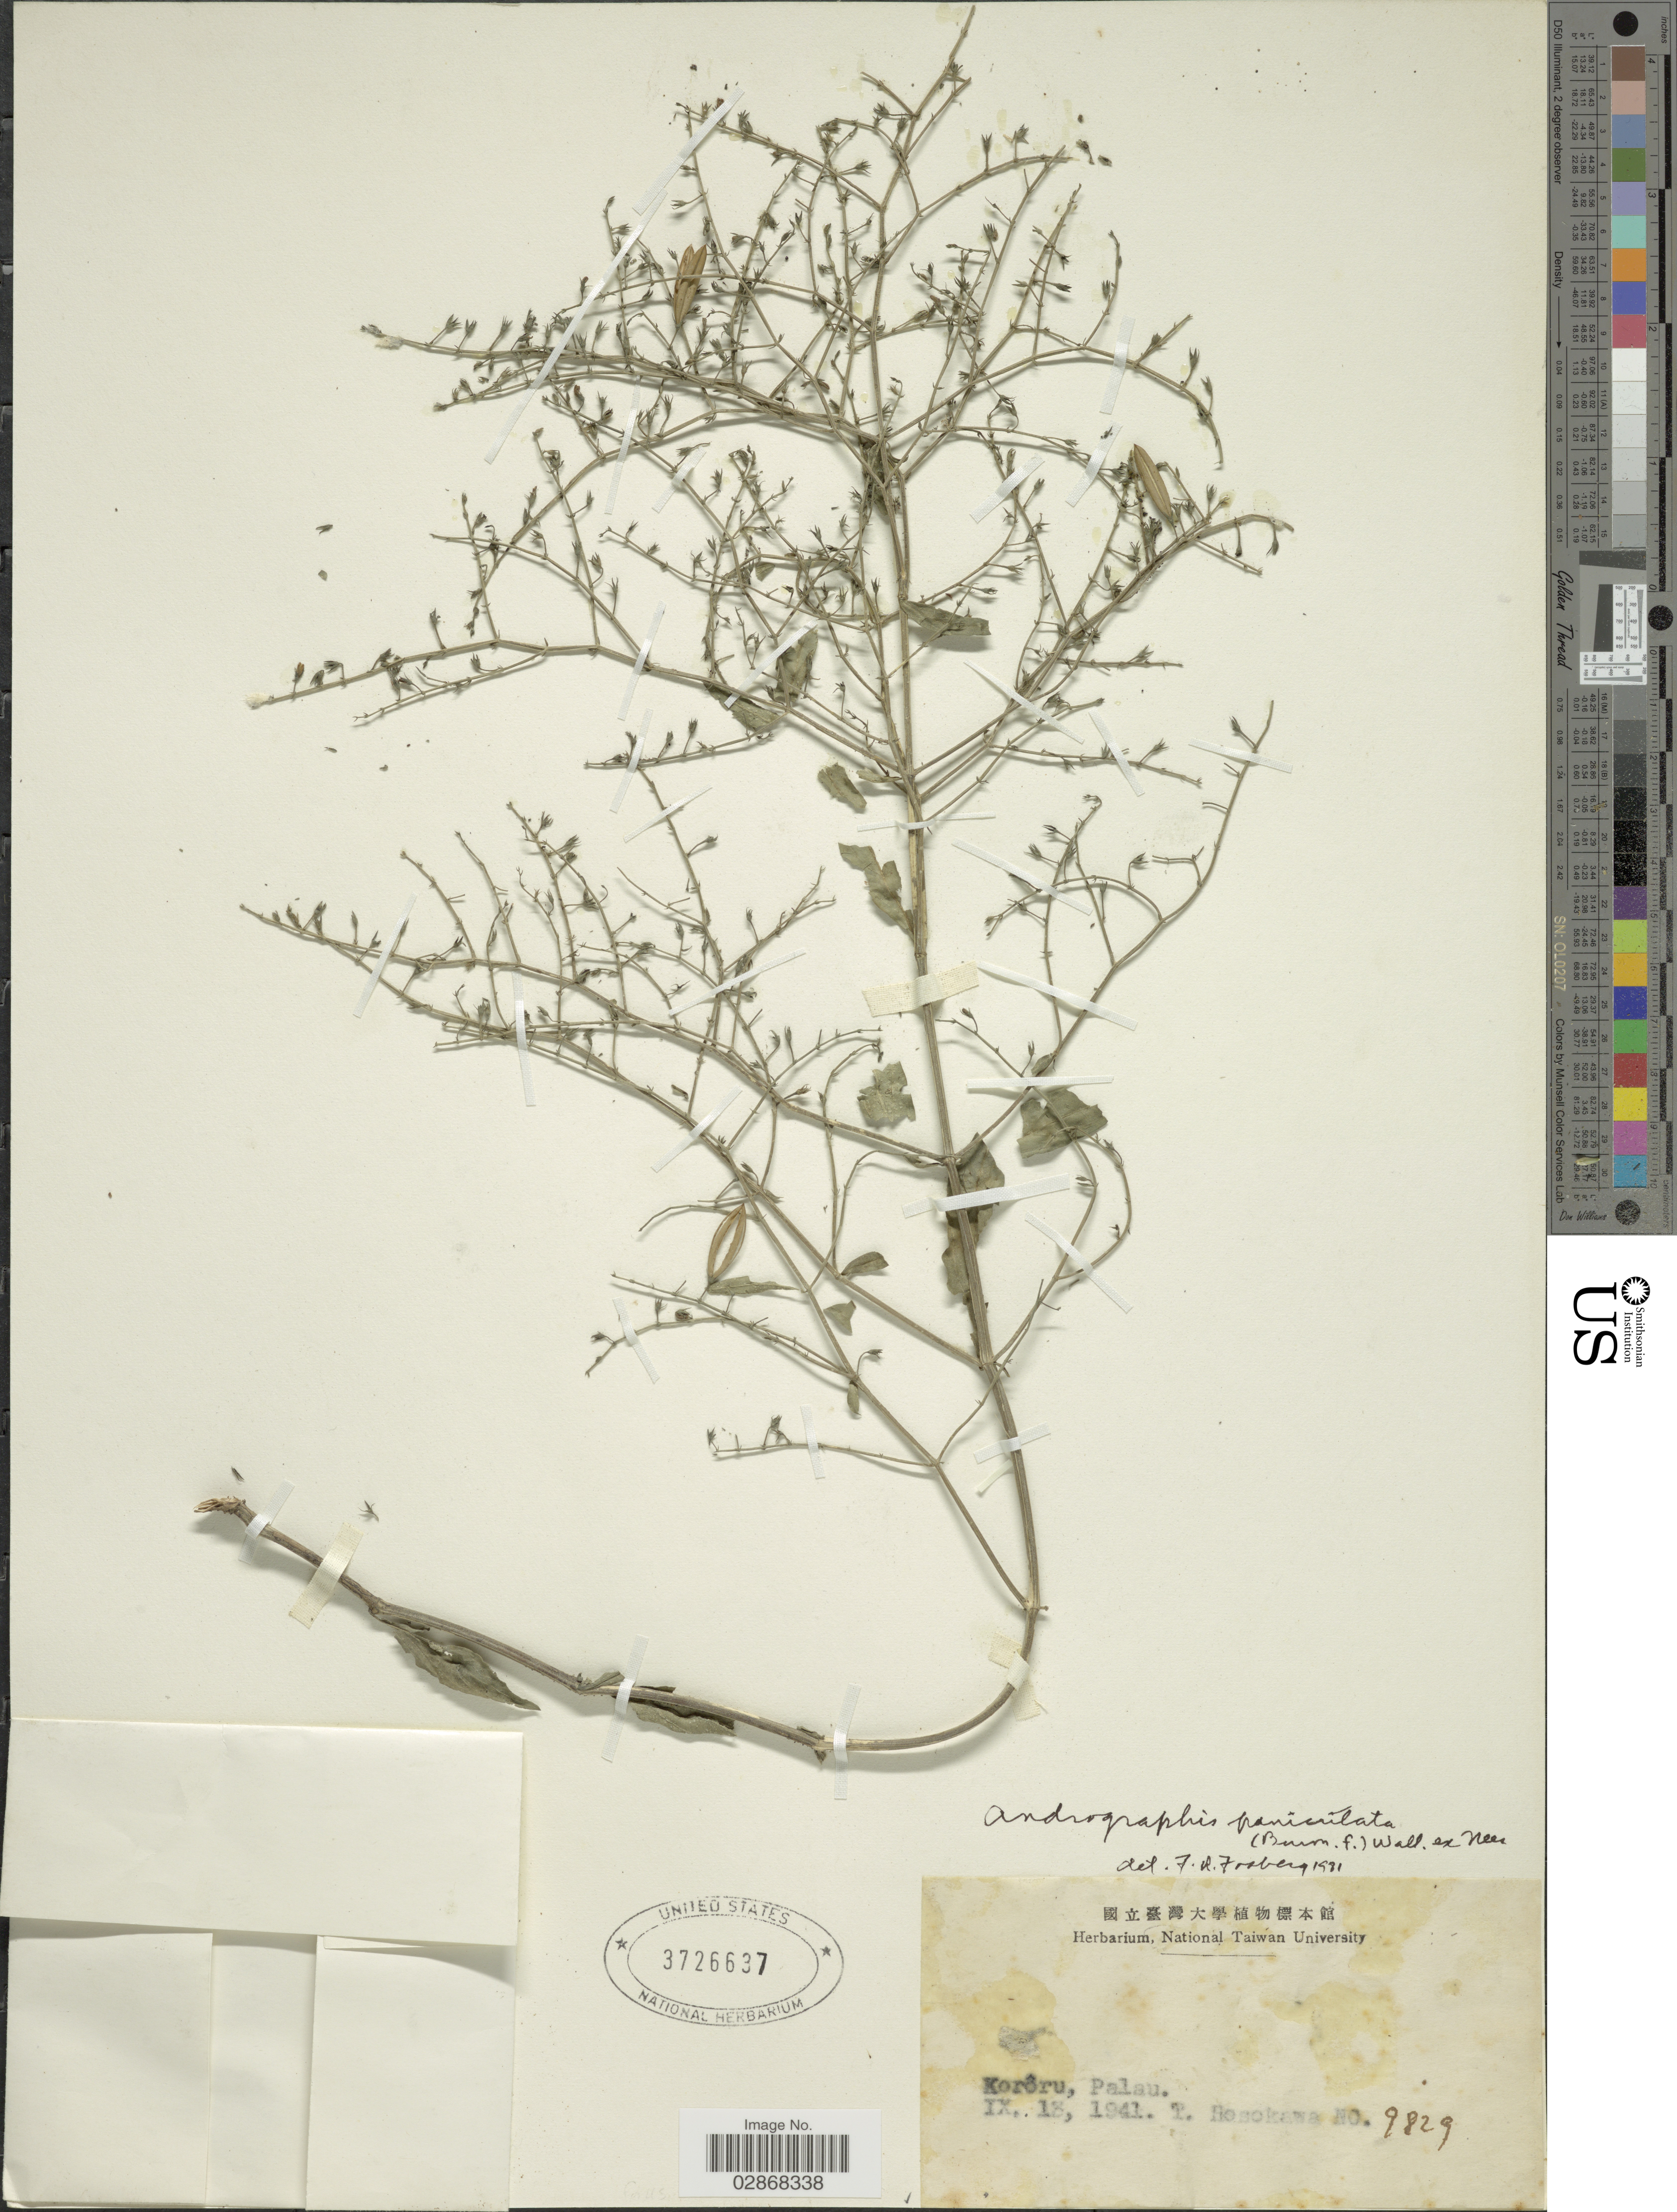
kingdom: Plantae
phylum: Tracheophyta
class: Magnoliopsida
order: Lamiales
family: Acanthaceae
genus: Andrographis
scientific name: Andrographis paniculata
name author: (Burm. f.) Nees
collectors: T. Hosokawa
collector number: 9829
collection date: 1941-09-13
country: Palau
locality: Korôru, Palau.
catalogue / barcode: US 3726637